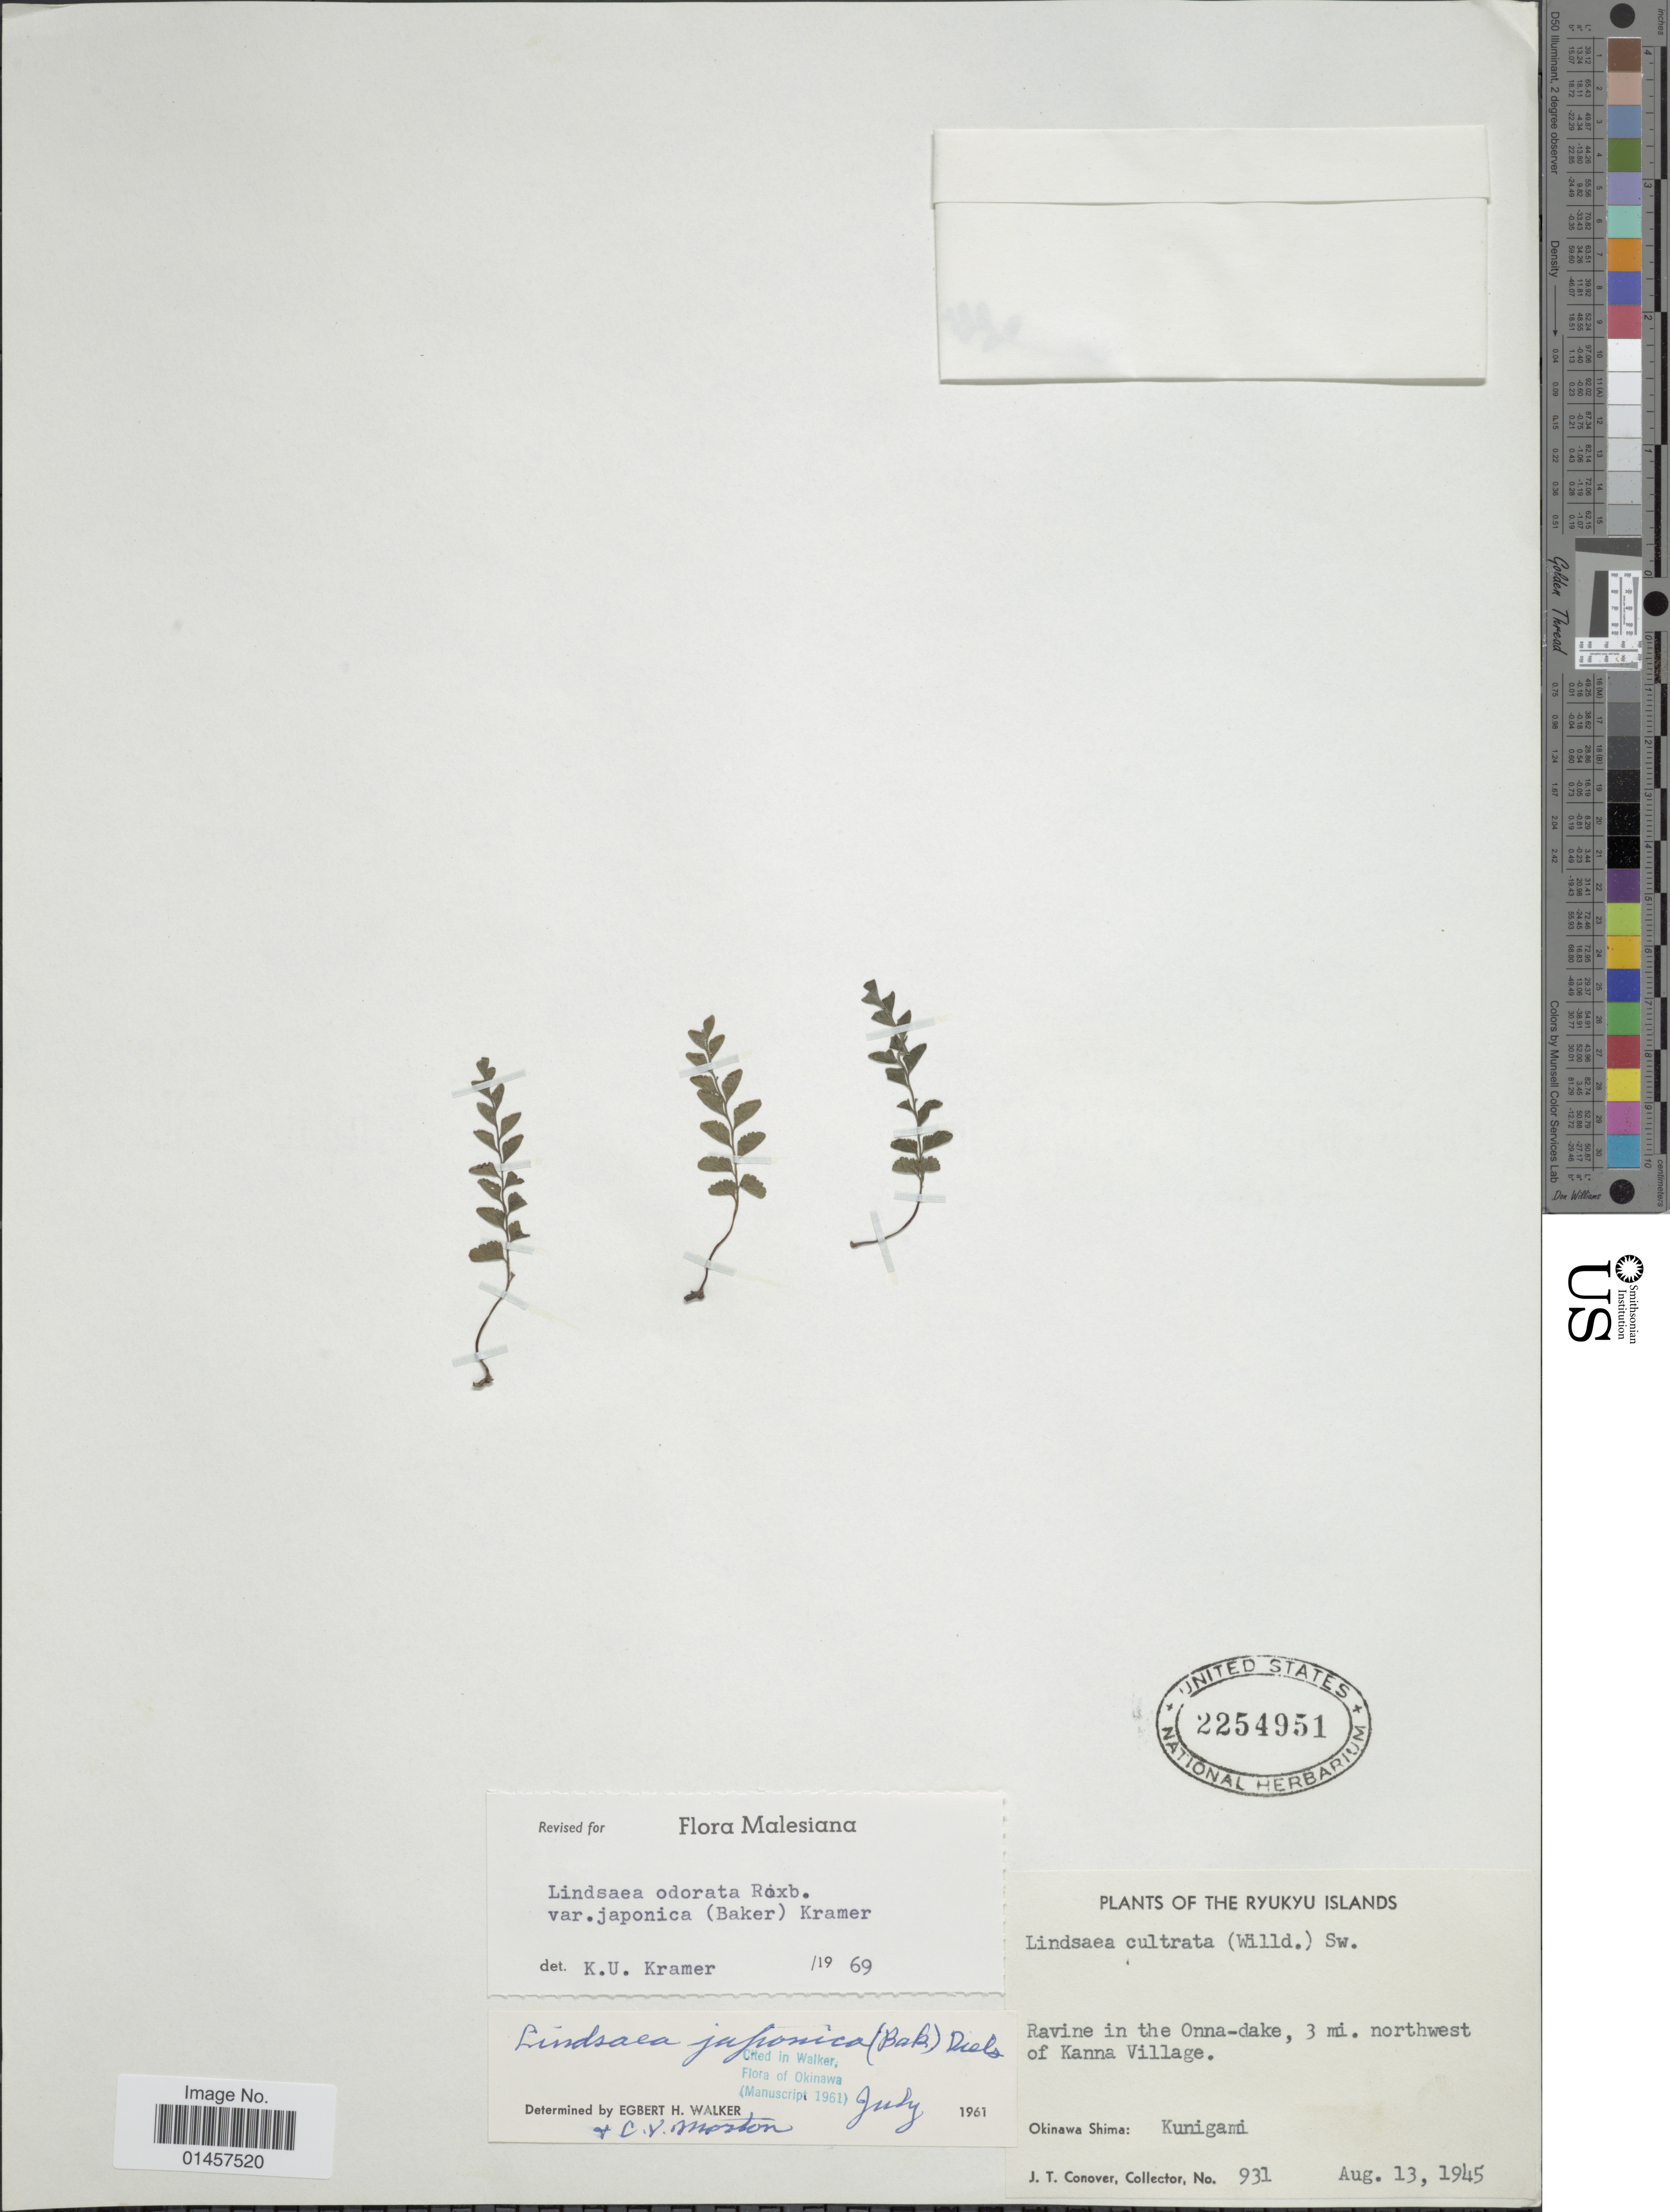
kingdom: Plantae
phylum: Tracheophyta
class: Polypodiopsida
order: Polypodiales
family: Lindsaeaceae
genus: Osmolindsaea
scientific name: Osmolindsaea japonica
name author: (Baker) Lehtonen & Christenh.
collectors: J. T. Conover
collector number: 931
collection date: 1945-08-13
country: Japan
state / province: Okinawa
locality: Ryukyu islands, Ravine in the Onna-dake, 3mi. northwest of Kanna village, Okinawa Shima: Kunigami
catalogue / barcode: US 2254951